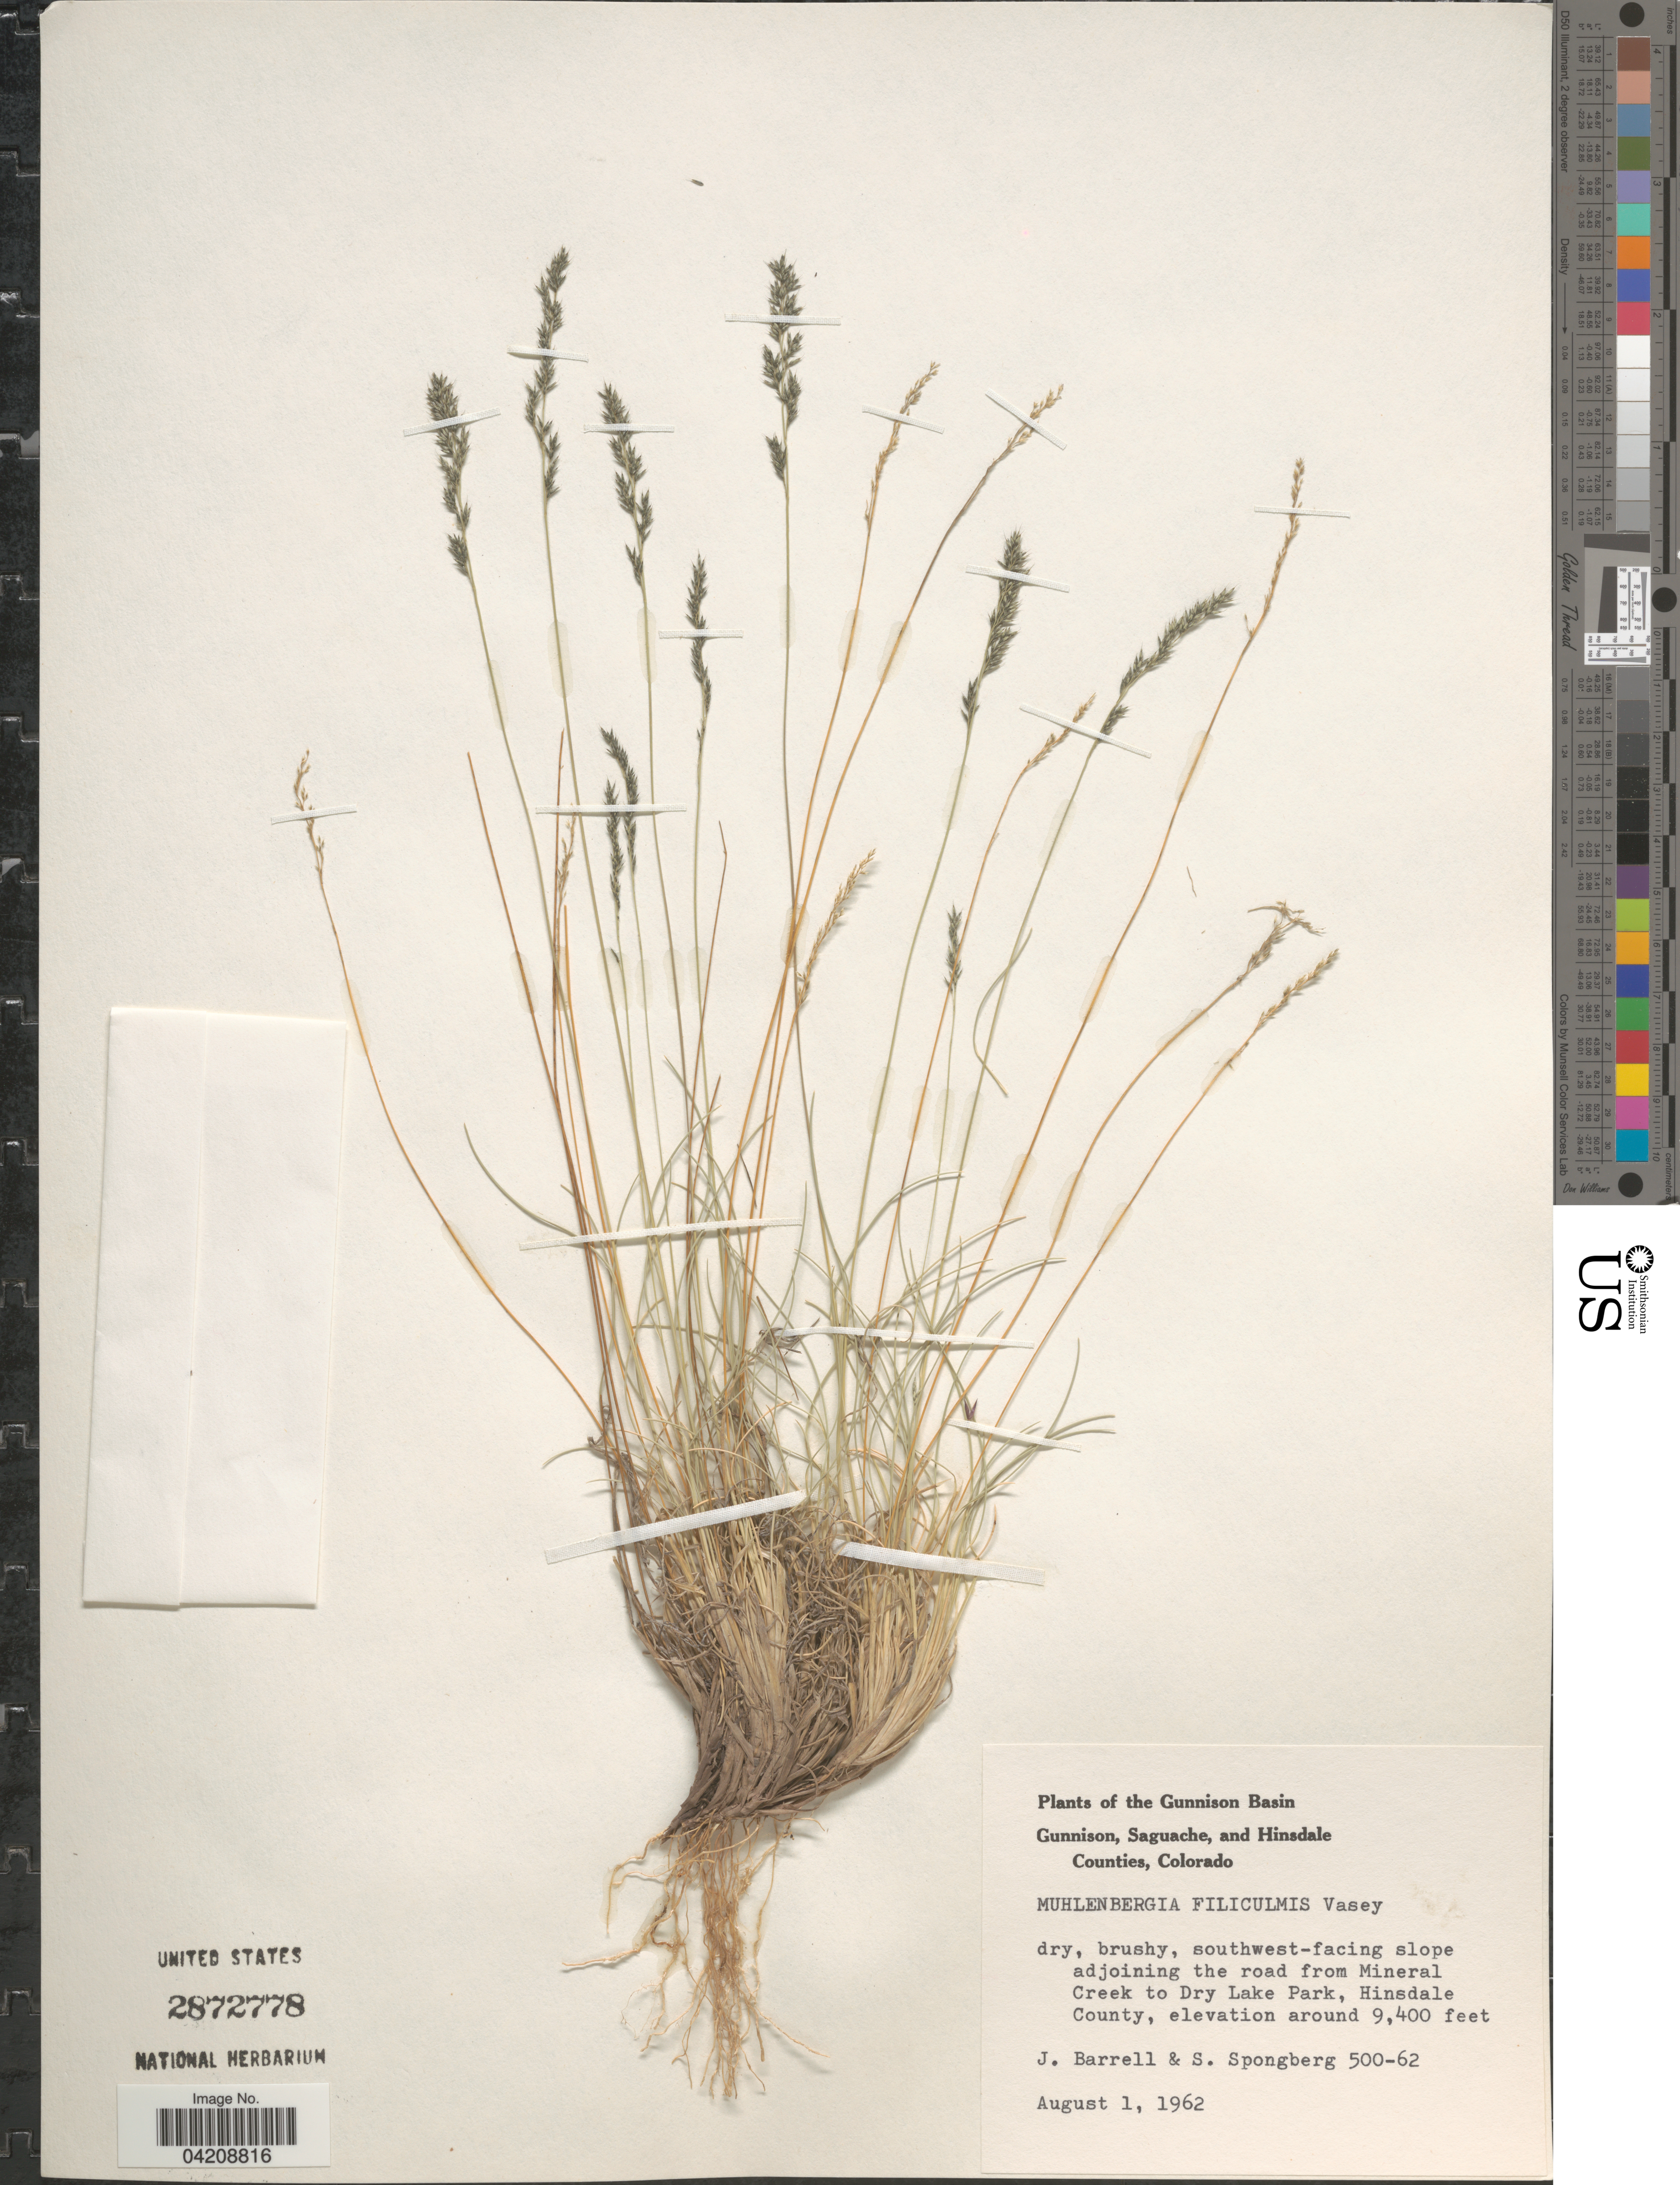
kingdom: Plantae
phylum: Tracheophyta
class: Liliopsida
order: Poales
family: Poaceae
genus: Muhlenbergia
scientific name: Muhlenbergia filiculmis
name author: Vasey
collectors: J. Barrell & S. A.Spongberg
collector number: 500-62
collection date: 1962-08-01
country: United States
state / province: Colorado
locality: Gunnison Basin. Dry, brushy, southwest-facing slope adjoining the road from Mineral Creek to Dry Lake Park, Hinsdale County.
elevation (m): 2865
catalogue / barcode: US 2872778